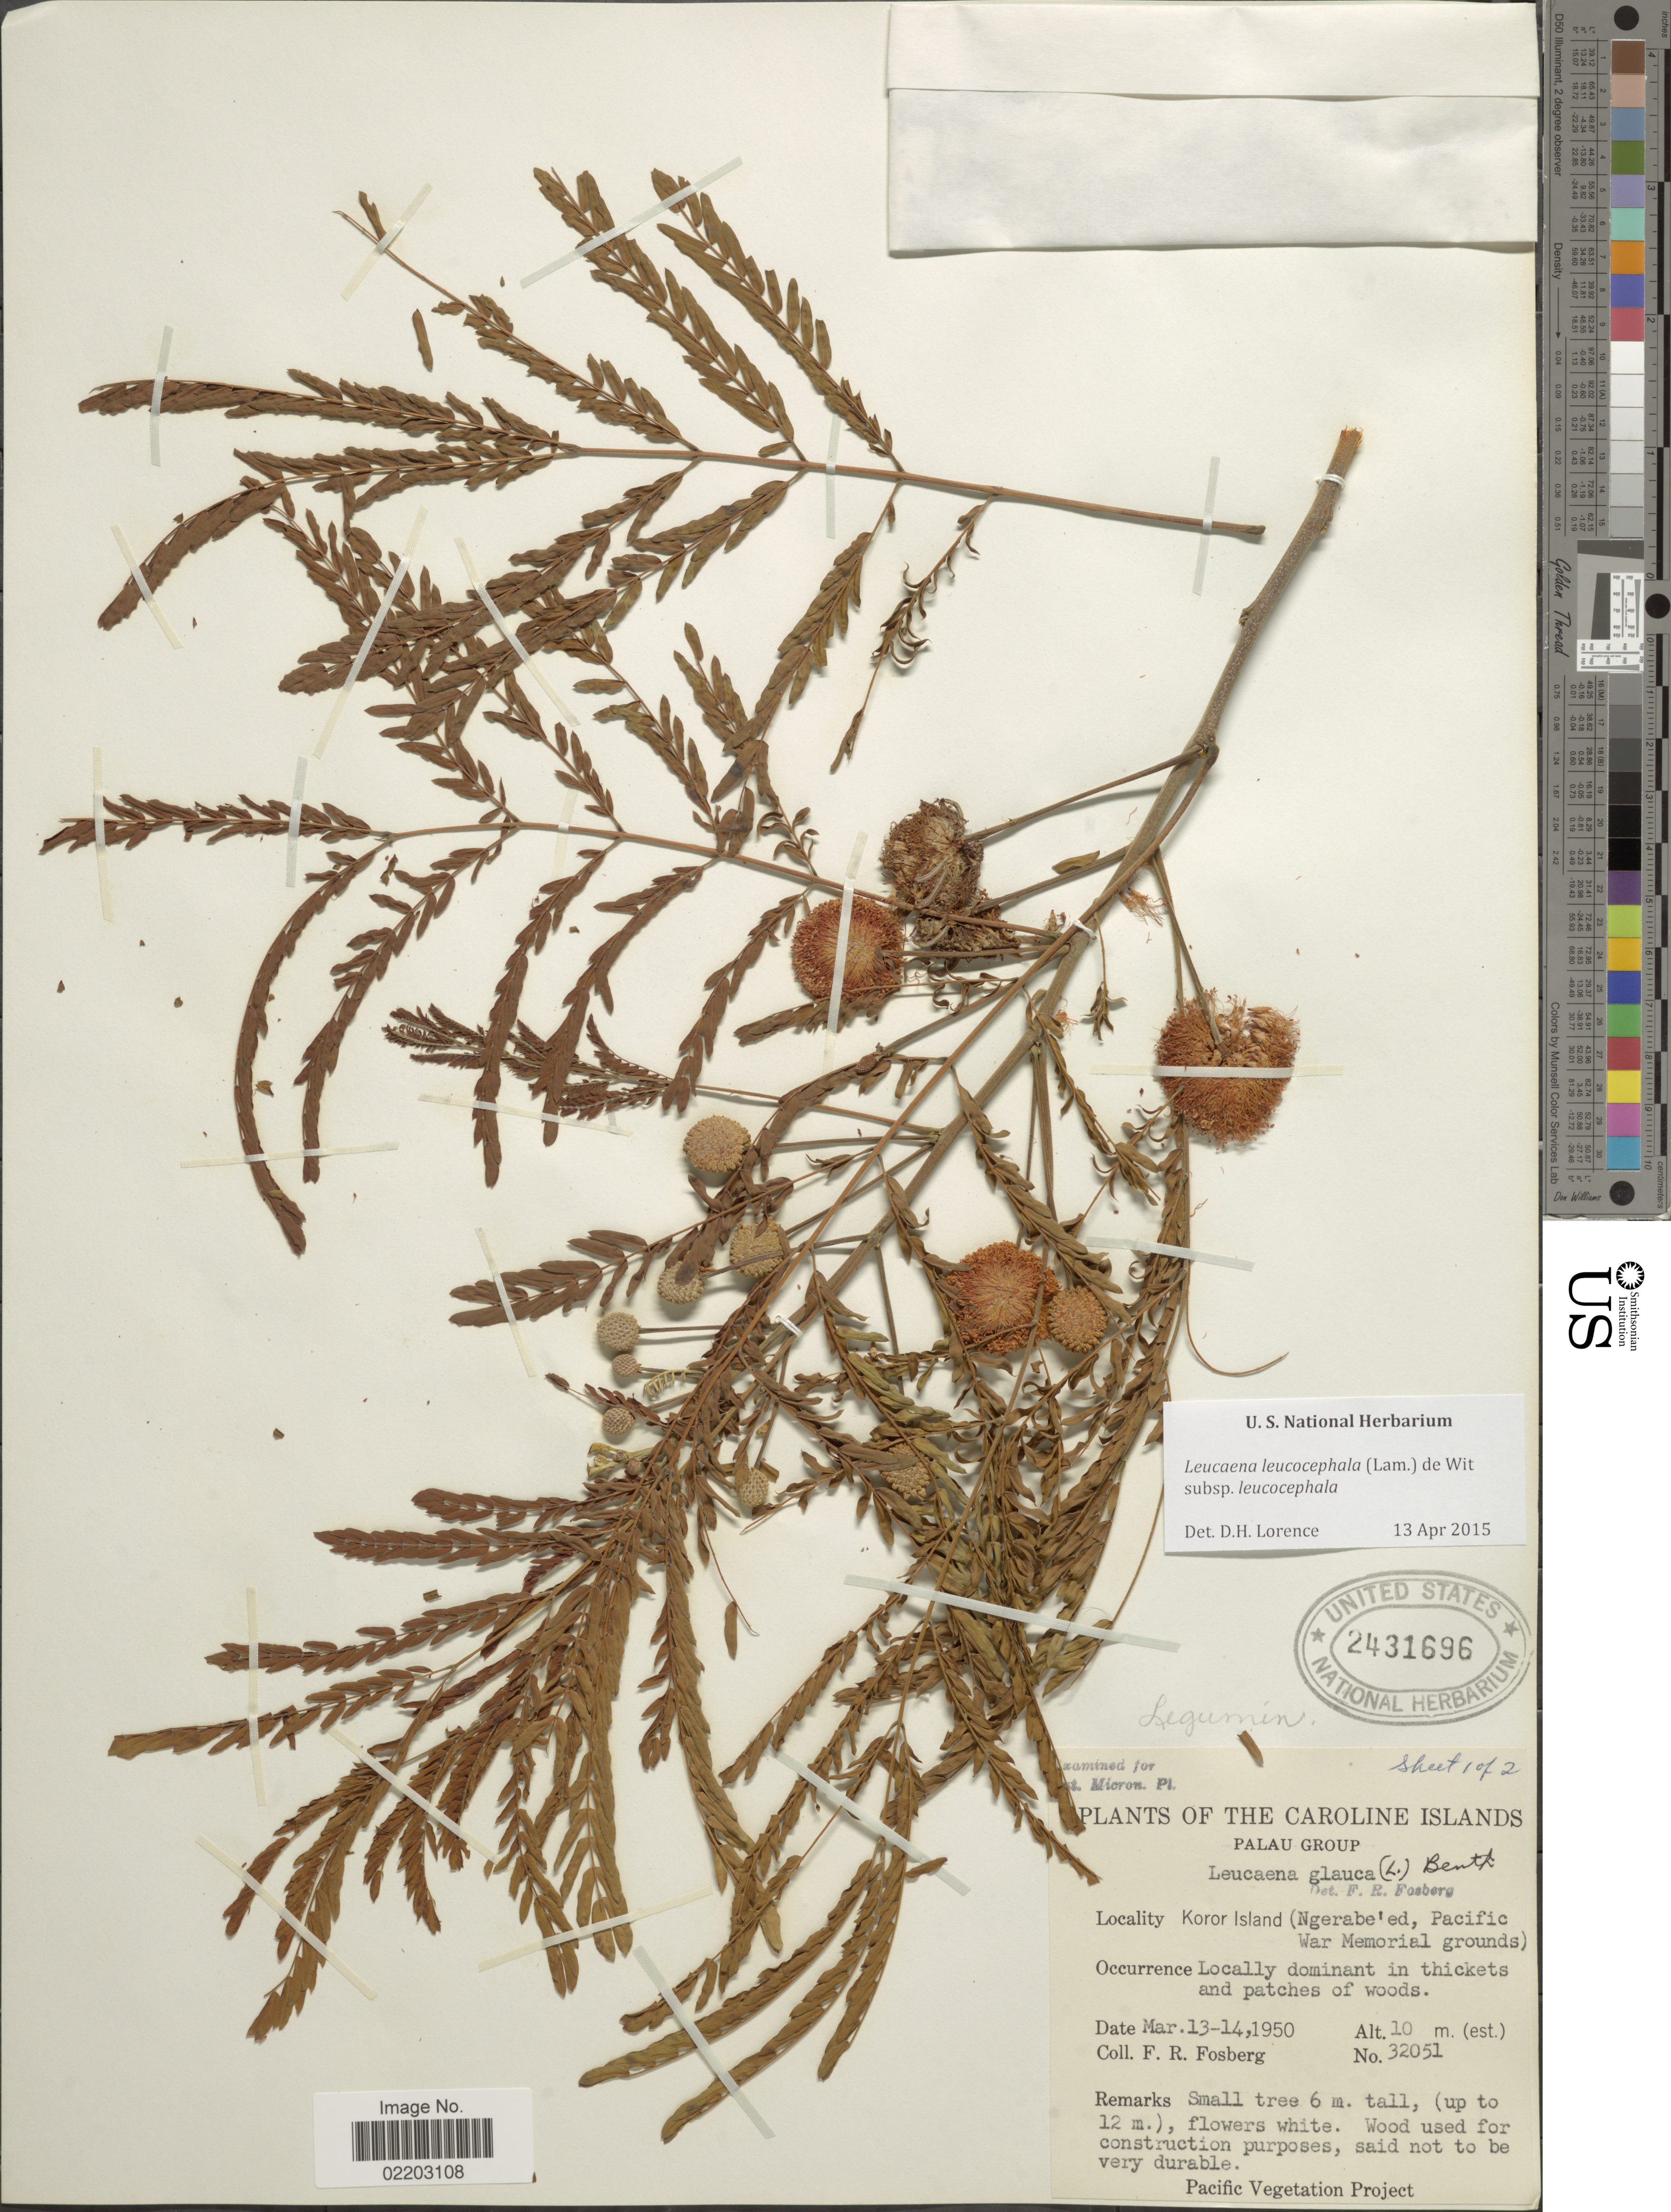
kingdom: Plantae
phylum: Tracheophyta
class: Magnoliopsida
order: Fabales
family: Fabaceae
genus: Leucaena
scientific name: Leucaena leucocephala subsp. leucocephala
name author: (Lam.) de Wit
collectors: F. R. Fosberg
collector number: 32051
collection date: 1950-03-13/1950-03-14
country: Palau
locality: Caroline Islands. Palau Group. Koror Island (ngerabe'ed, Pacific War memorial grounds).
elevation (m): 10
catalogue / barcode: US 2431696